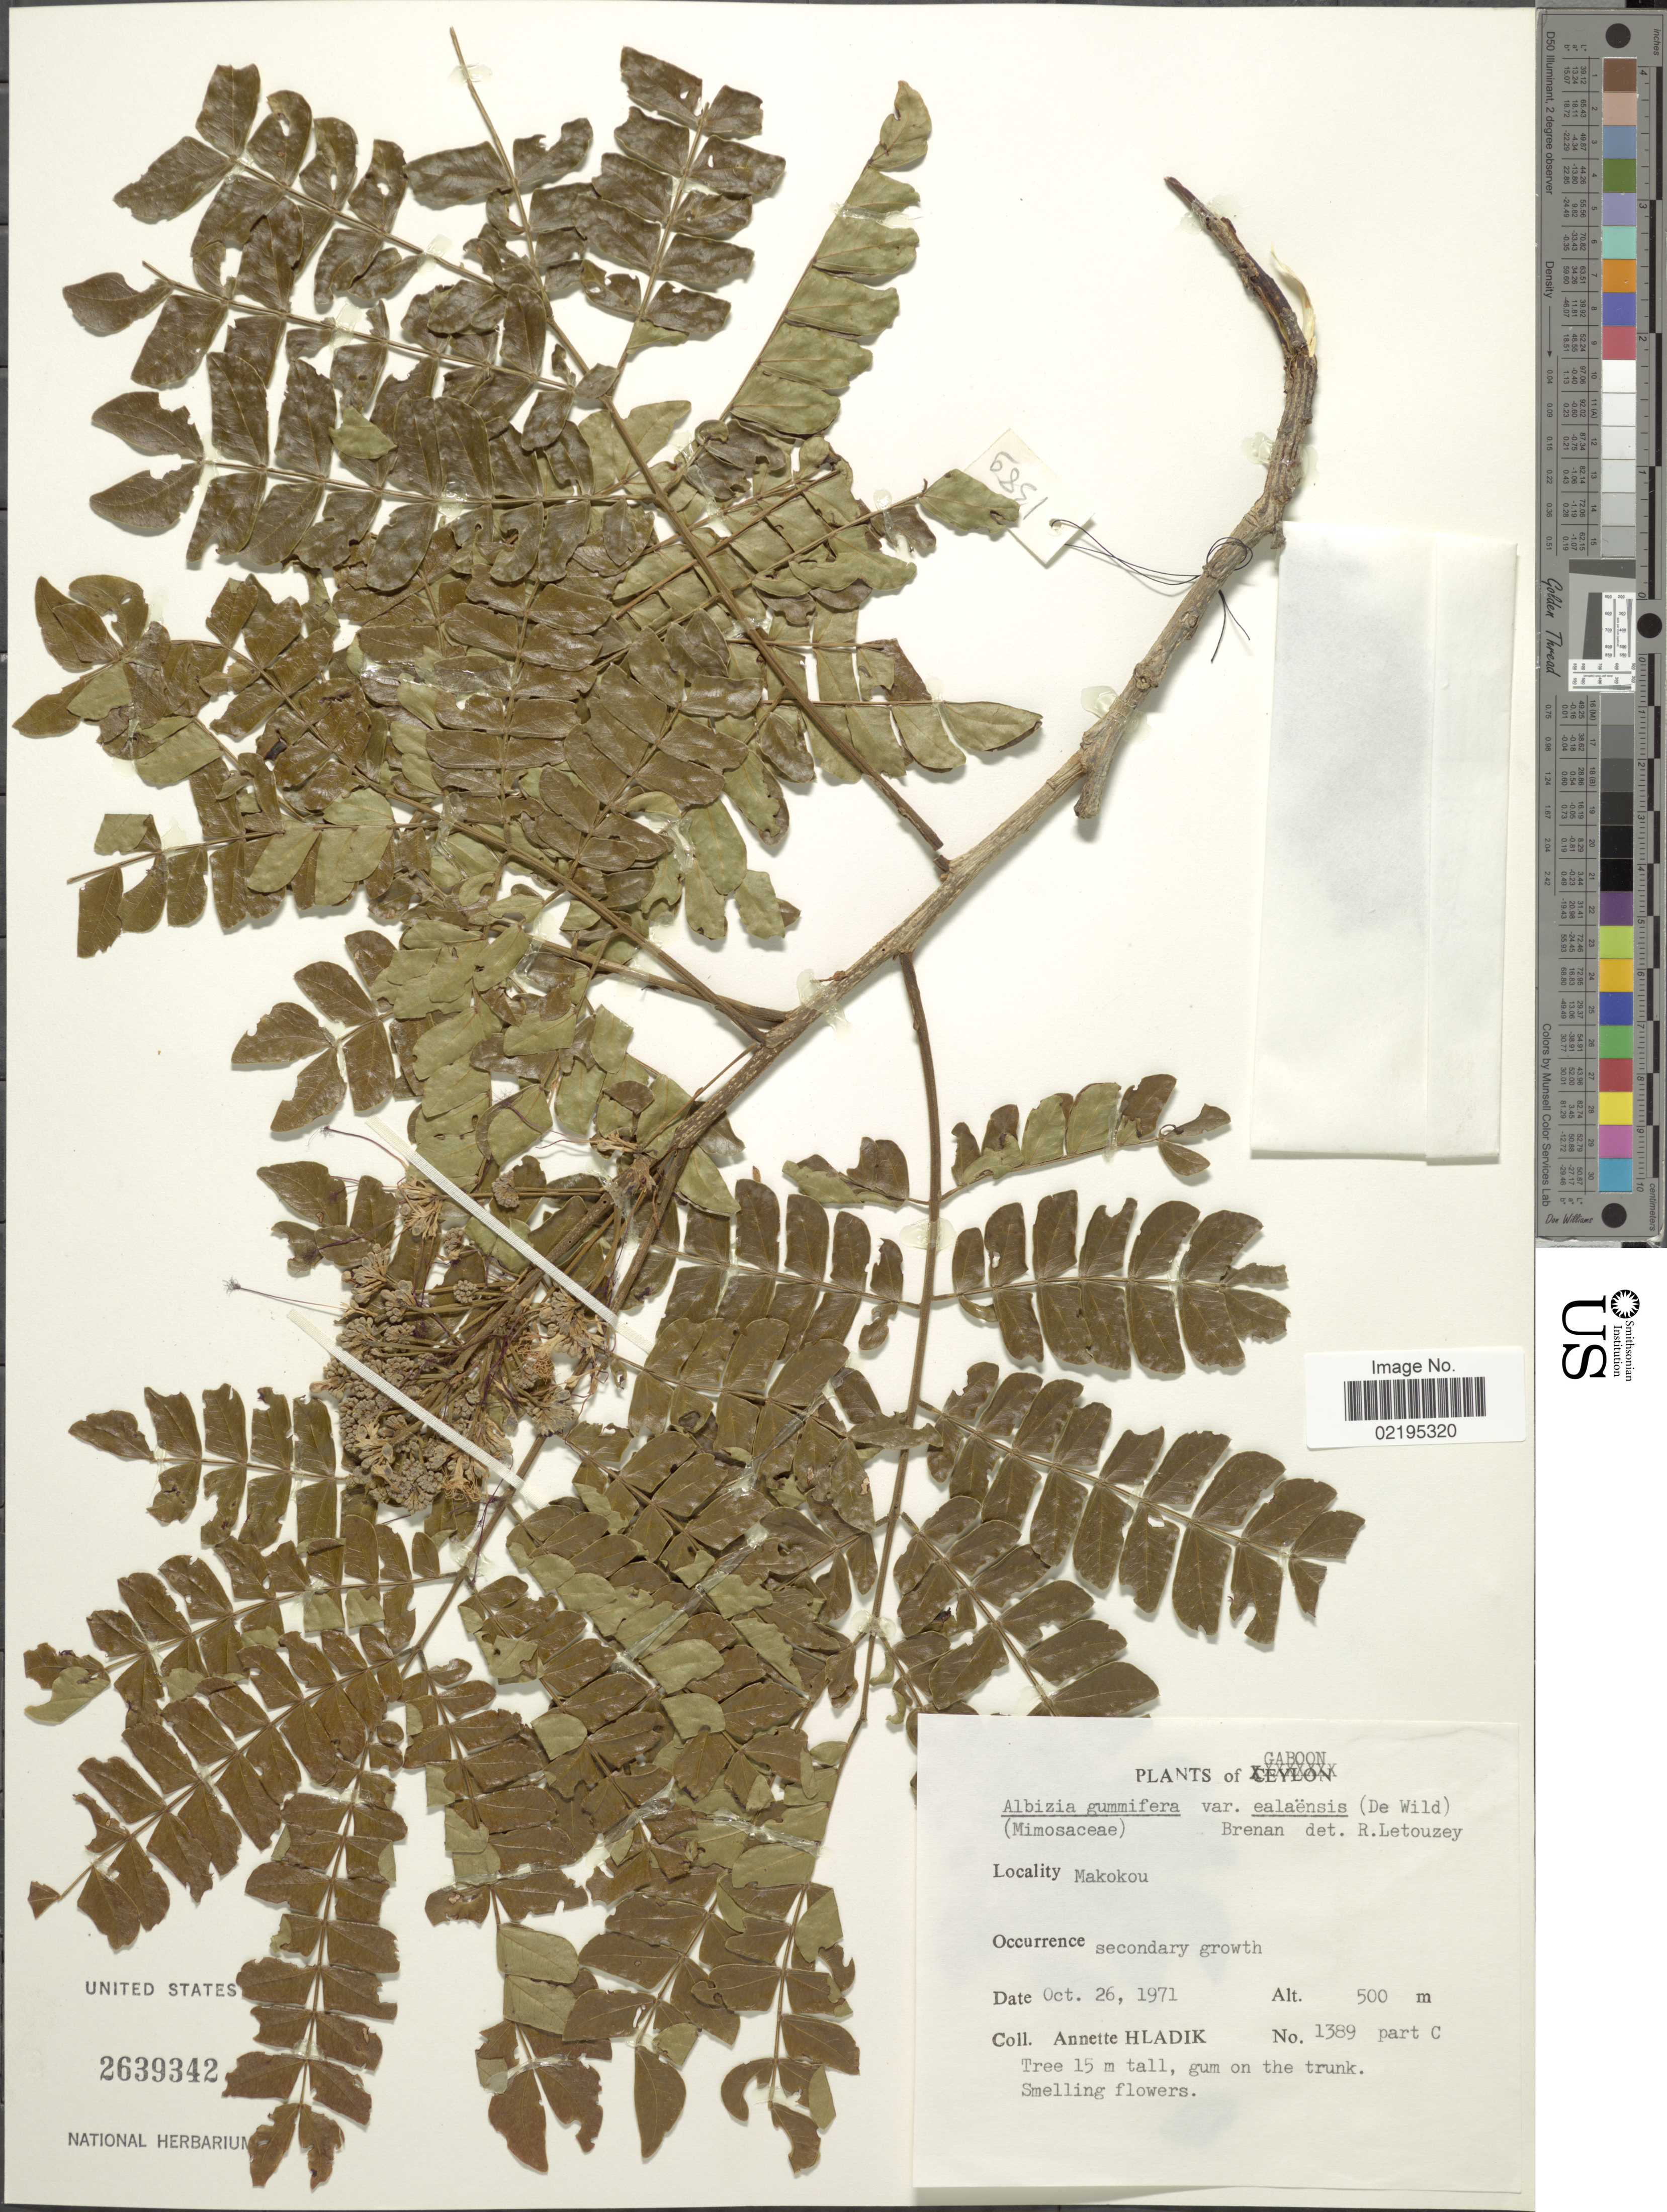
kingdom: Plantae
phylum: Tracheophyta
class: Magnoliopsida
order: Fabales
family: Fabaceae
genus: Albizia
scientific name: Albizia gummifera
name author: (J.F. Gmel.) C.A. Sm.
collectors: A. Hladik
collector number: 1389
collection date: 1971-10-26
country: Gabon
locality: Gaboon, Makokou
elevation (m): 500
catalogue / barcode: US 2639342